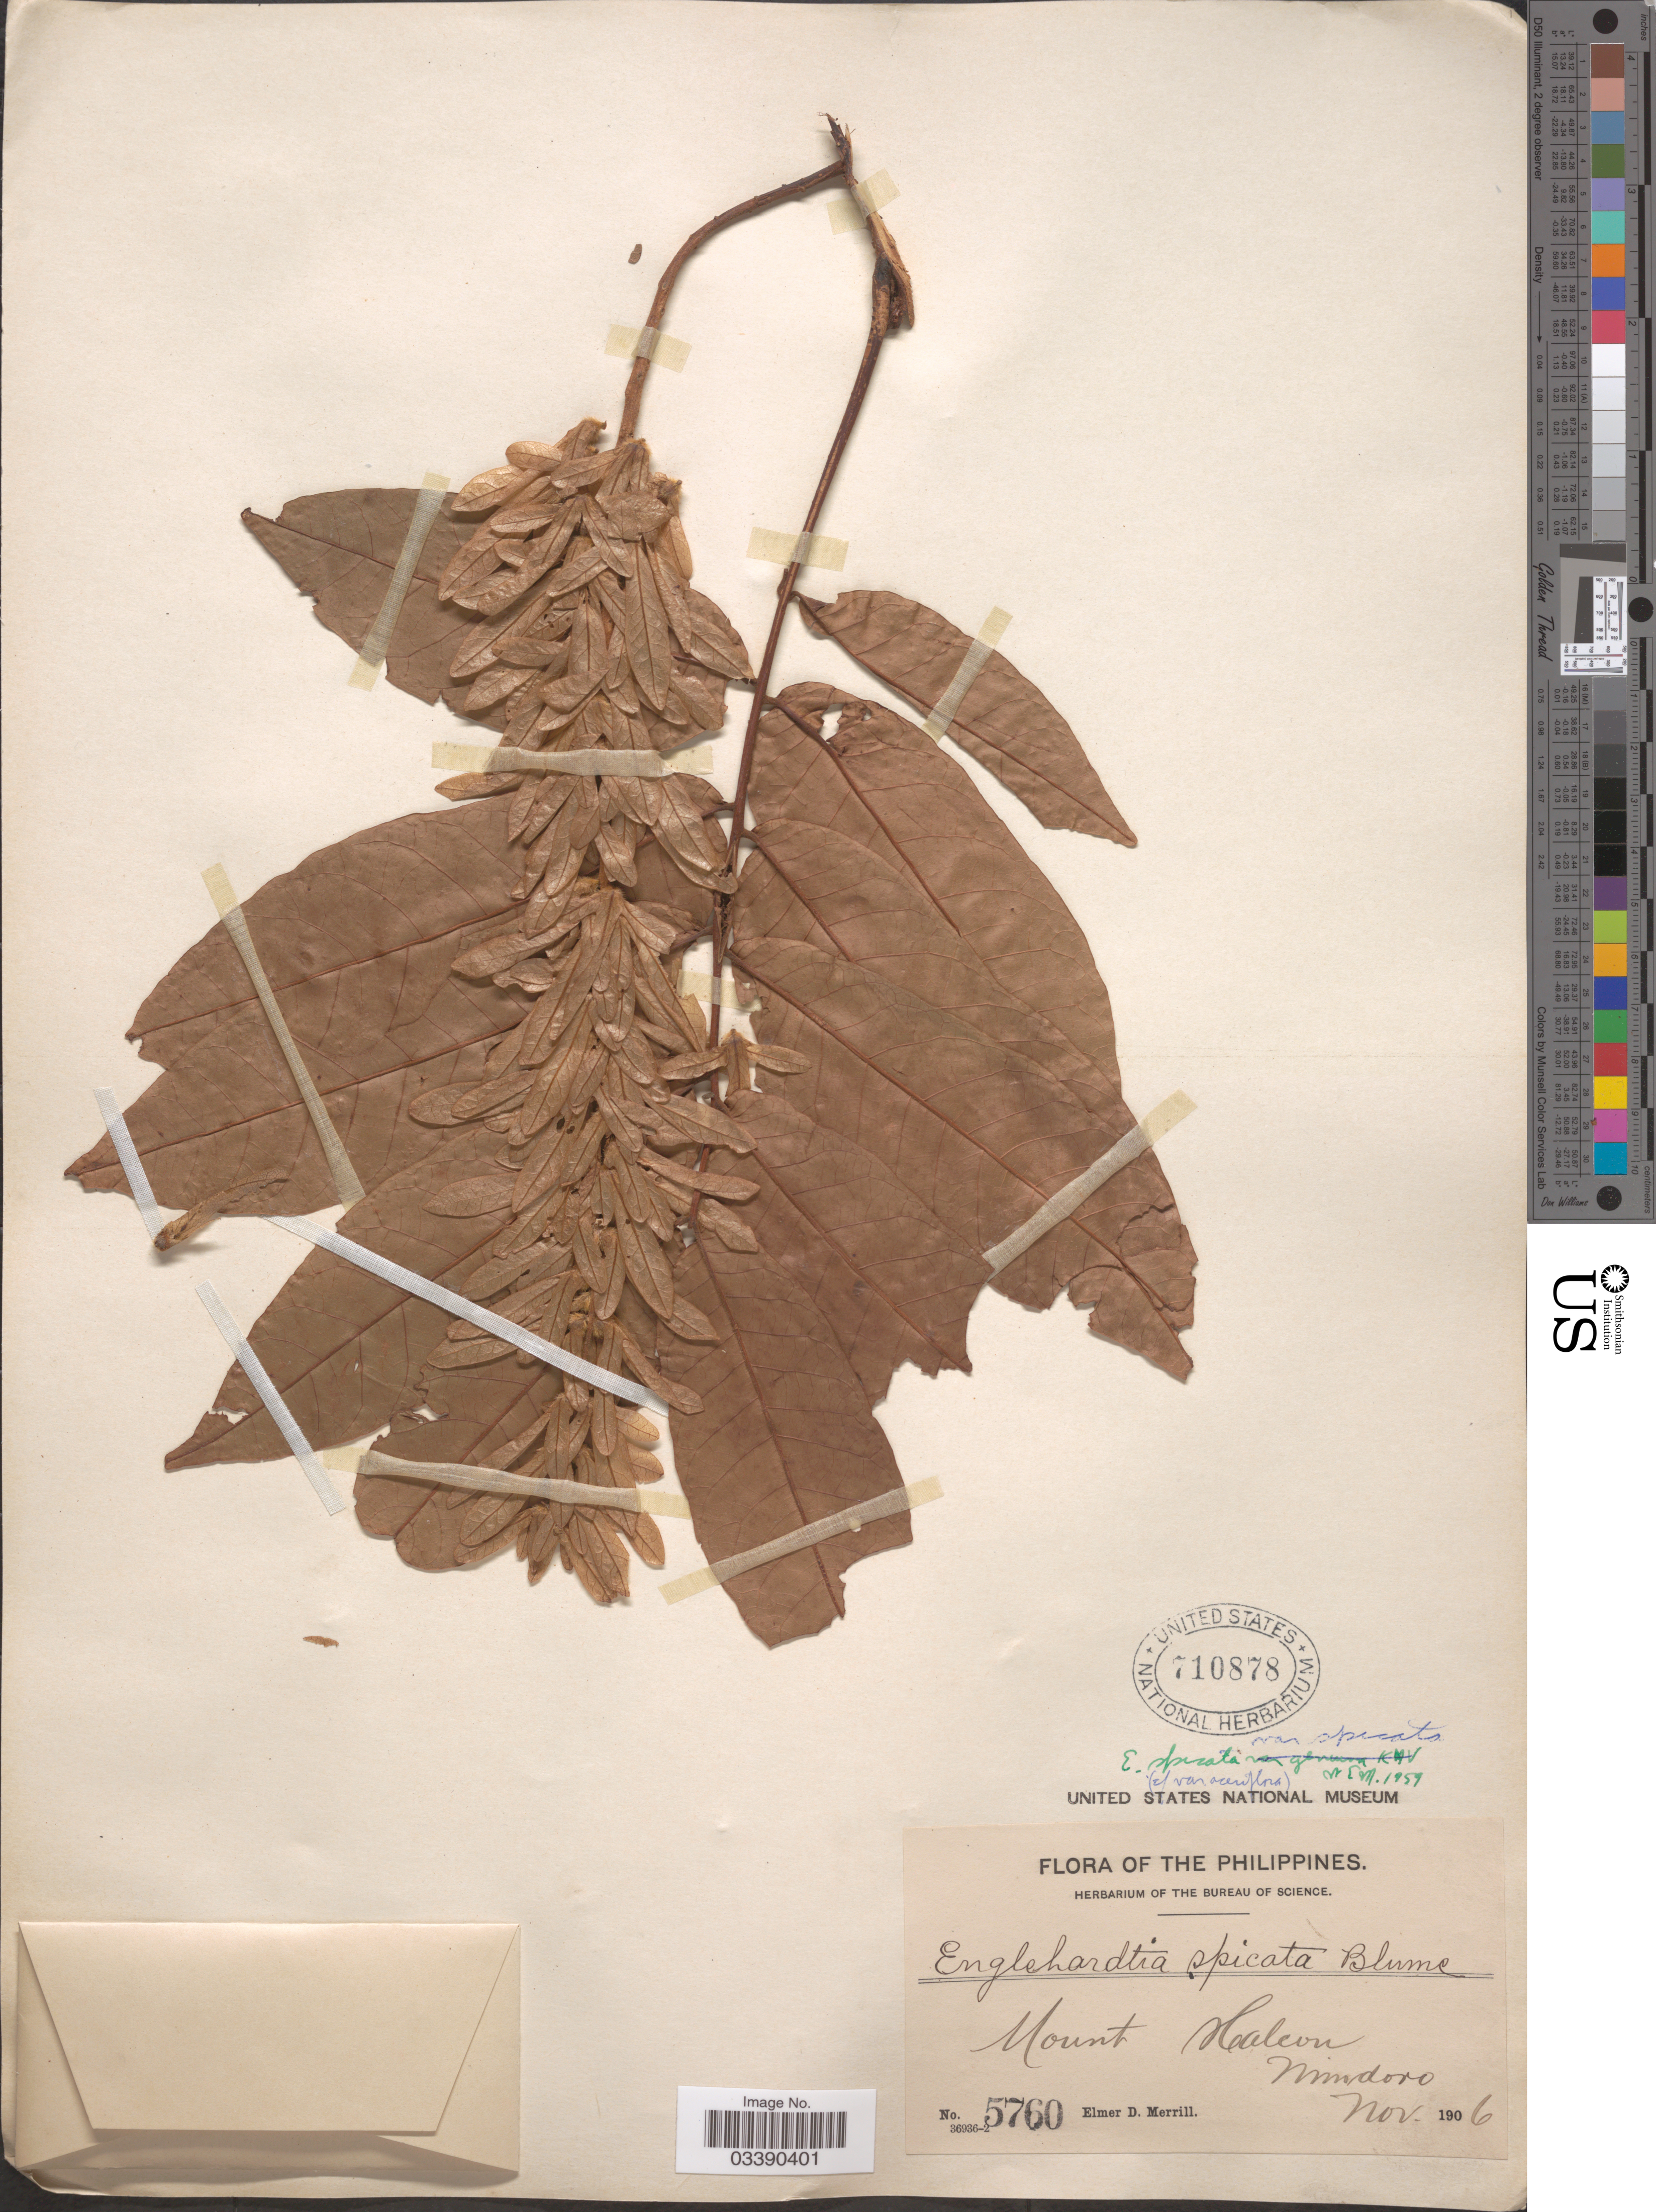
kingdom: Plantae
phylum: Tracheophyta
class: Magnoliopsida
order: Fagales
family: Juglandaceae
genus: Engelhardia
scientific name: Engelhardia spicata var. spicata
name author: Lesch. ex Blume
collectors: E. D. Merrill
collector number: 5760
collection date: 1906-11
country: Philippines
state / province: Mimaropa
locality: Mount Halcon. Mindoro.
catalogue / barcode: US 710878